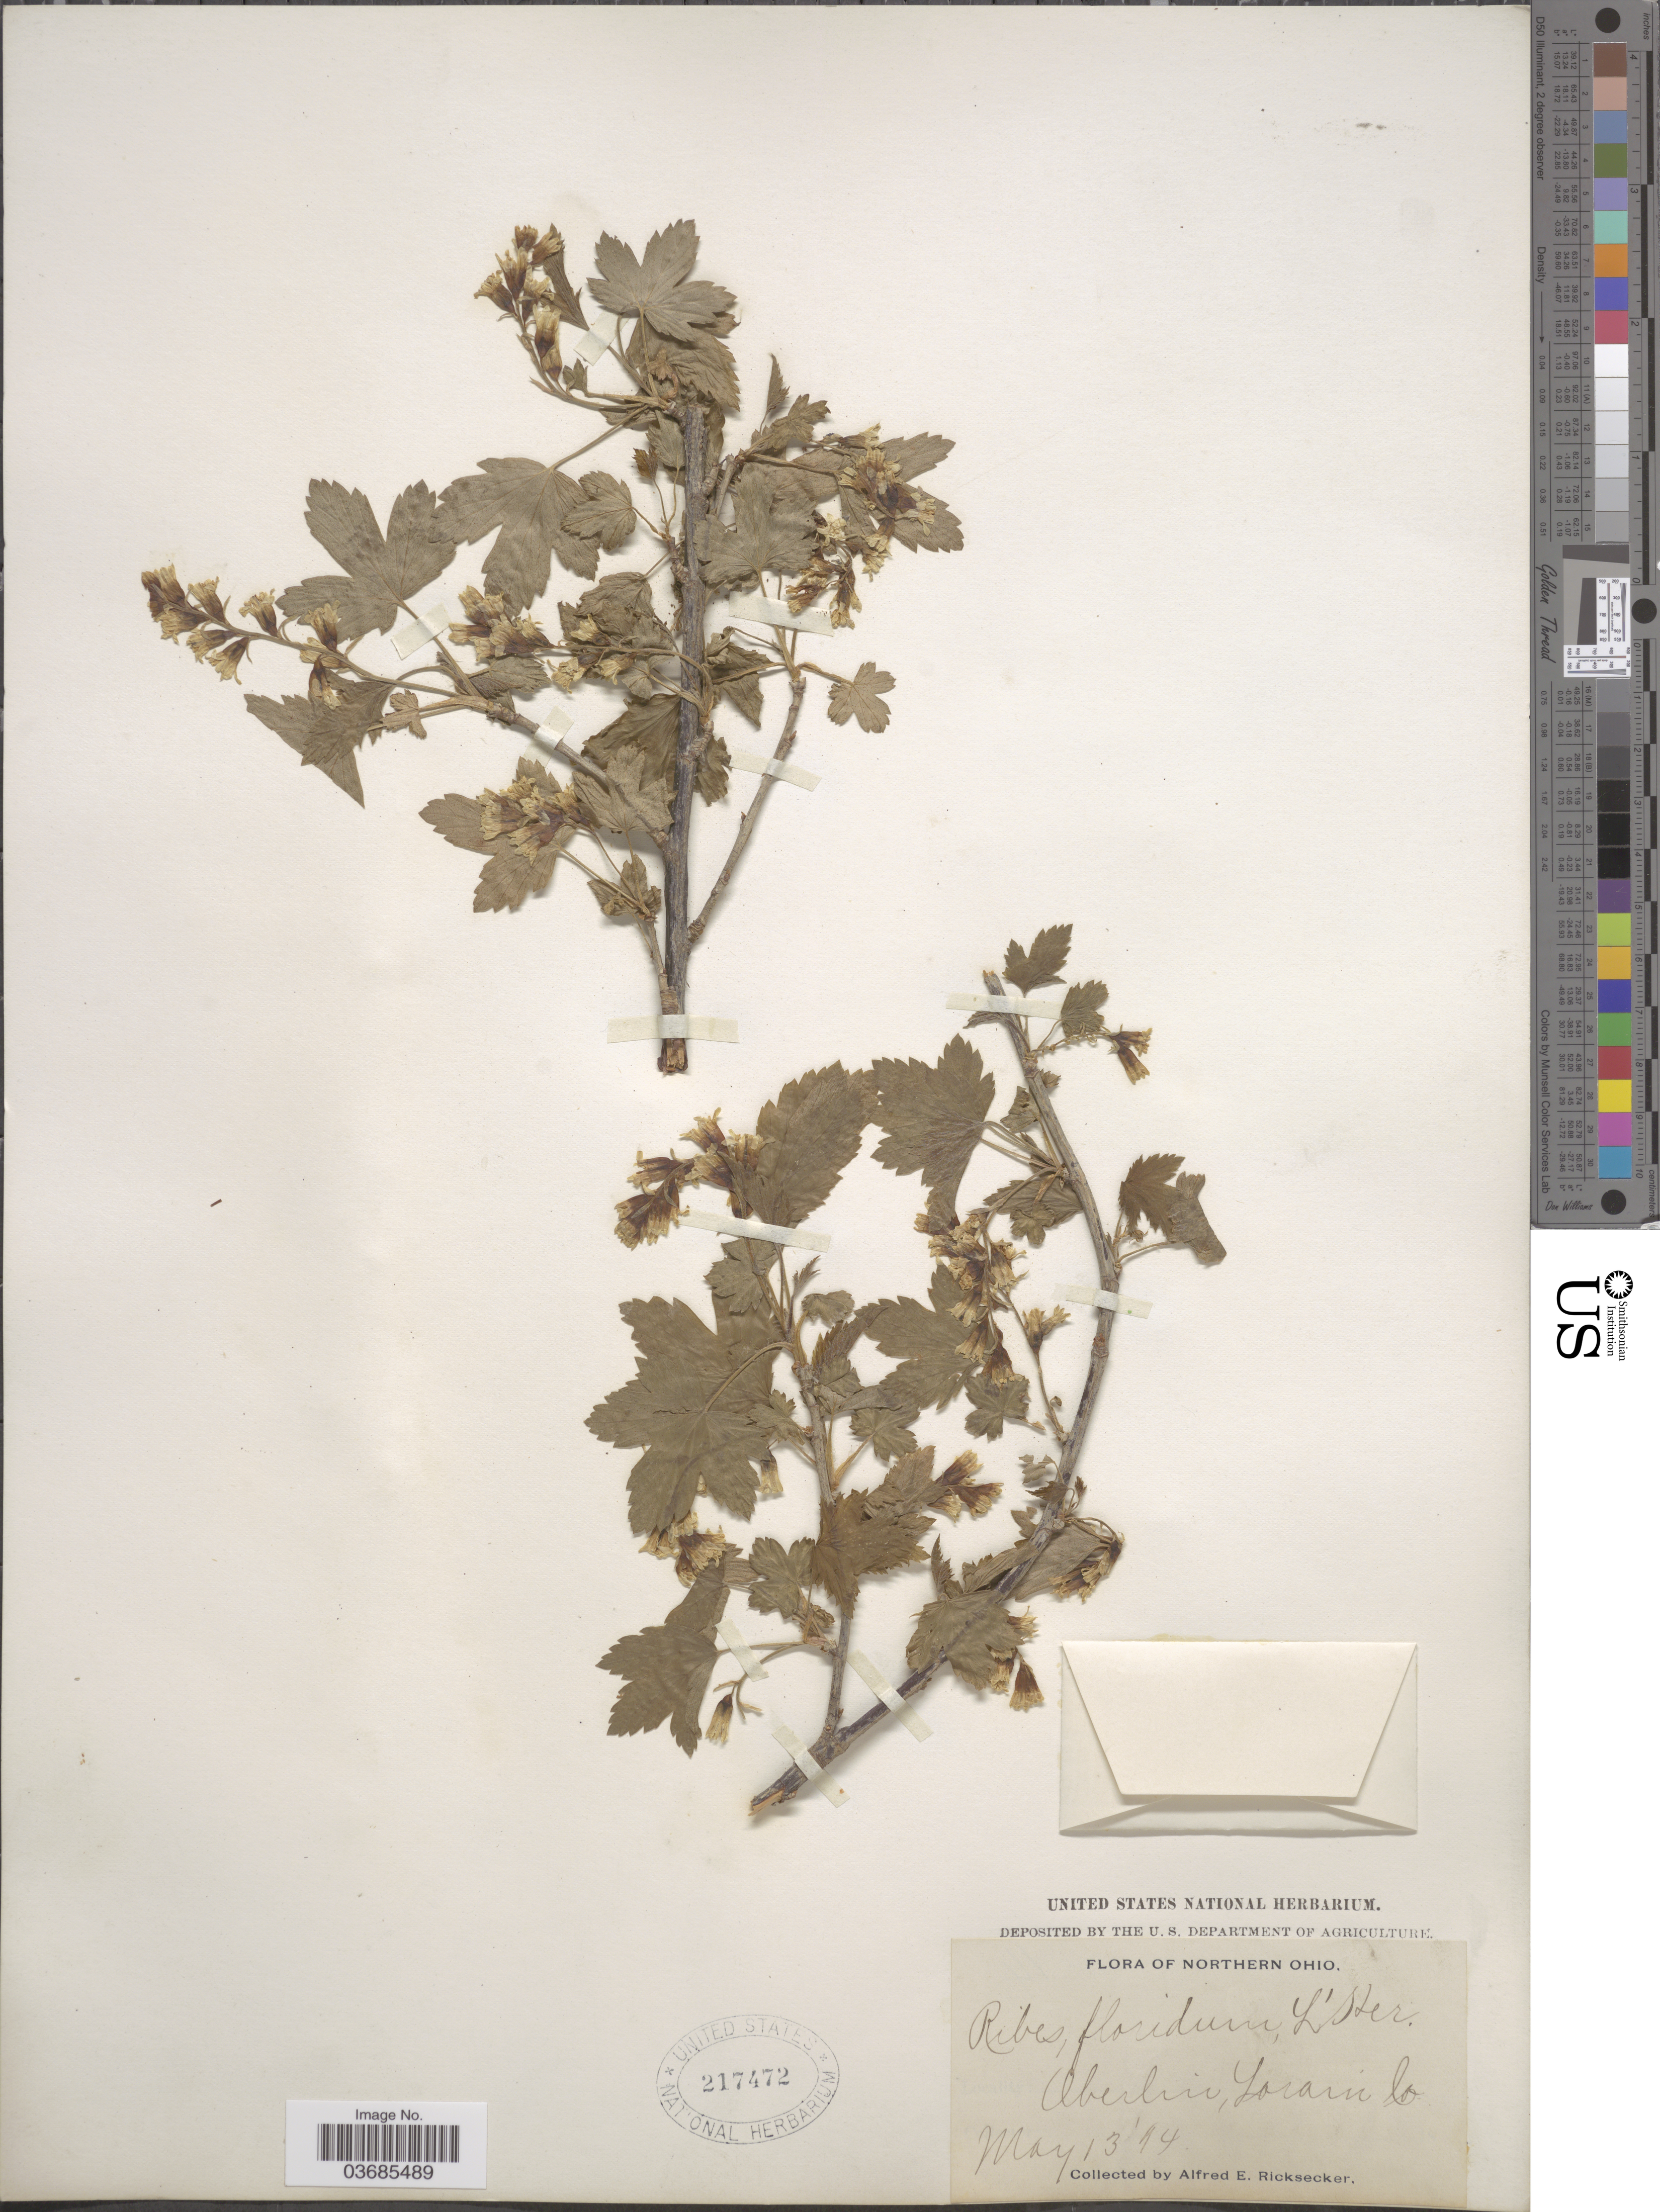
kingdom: Plantae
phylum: Tracheophyta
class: Magnoliopsida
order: Saxifragales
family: Grossulariaceae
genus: Ribes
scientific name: Ribes americanum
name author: Mill.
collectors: A. E. Ricksecker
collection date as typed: Transcribed d/m/y: 13/5/94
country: United States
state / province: Ohio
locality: Northern Ohio. Oberlin, Lorain Co.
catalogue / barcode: US 217472